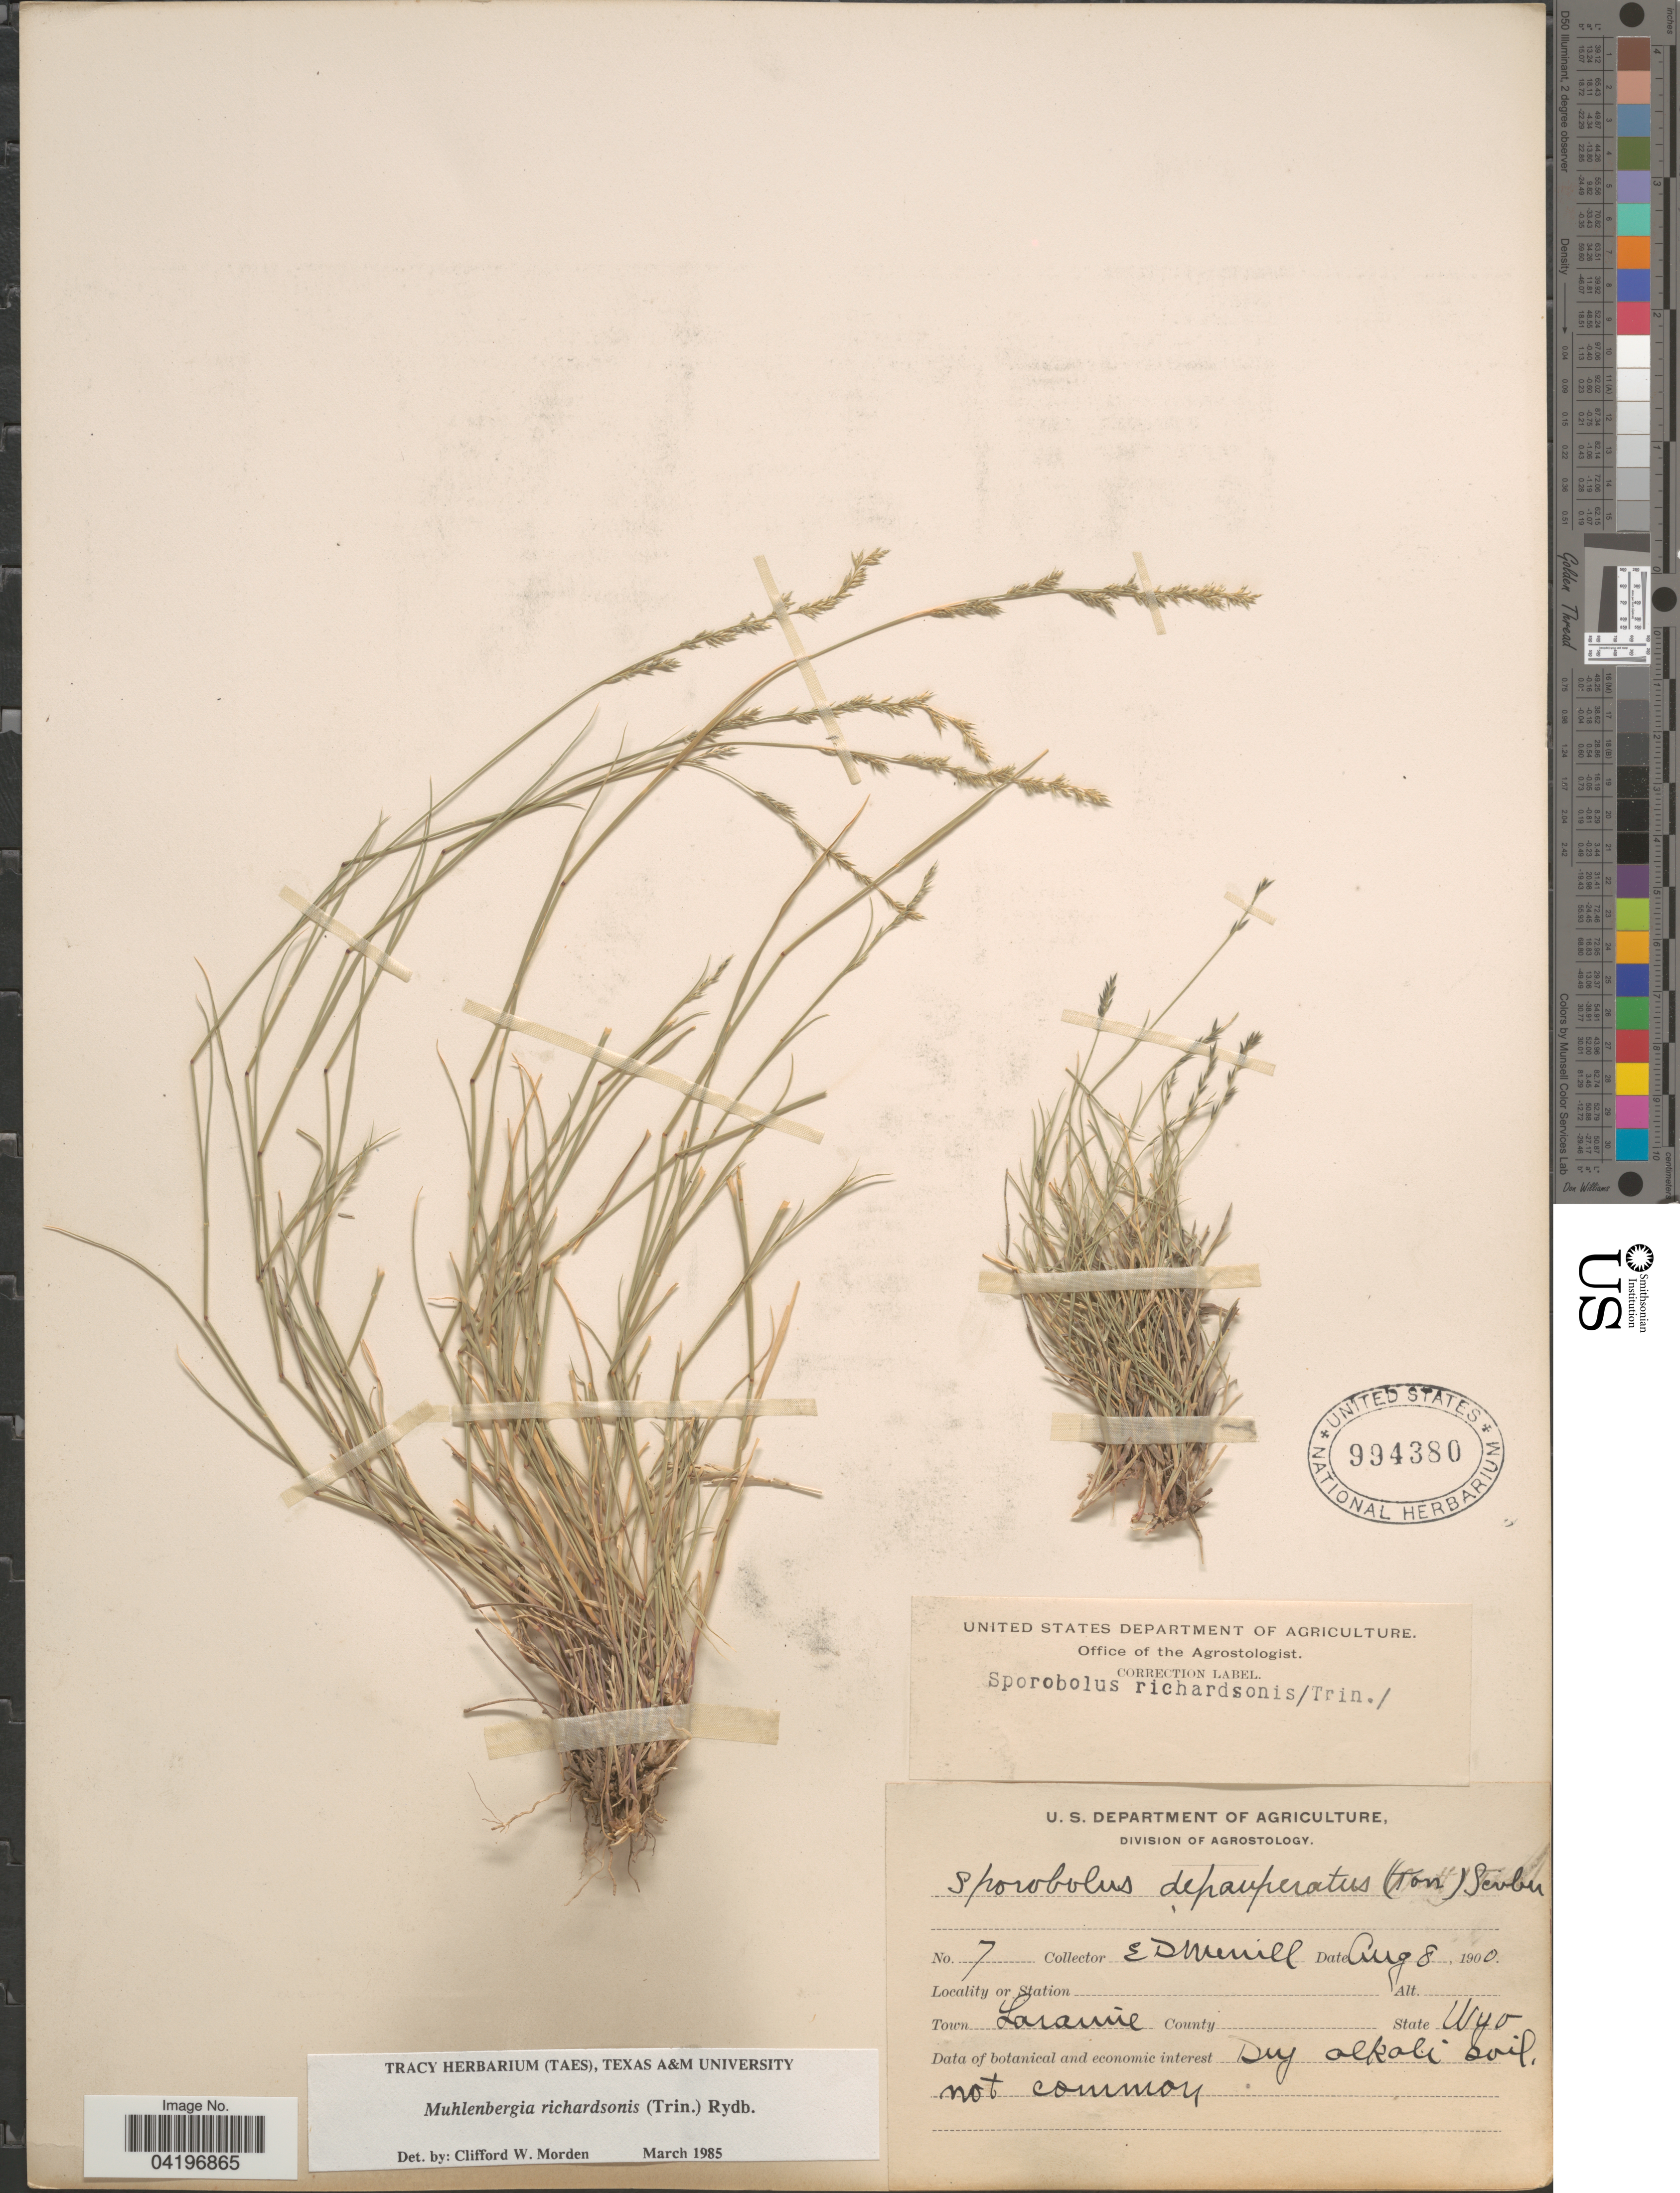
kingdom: Plantae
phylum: Tracheophyta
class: Liliopsida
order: Poales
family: Poaceae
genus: Muhlenbergia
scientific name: Muhlenbergia richardsonis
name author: (Trin.) Rydb.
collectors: E. D. Merrill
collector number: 7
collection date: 1900-08-08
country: United States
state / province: Wyoming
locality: Town Laramie.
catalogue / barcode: US 994380